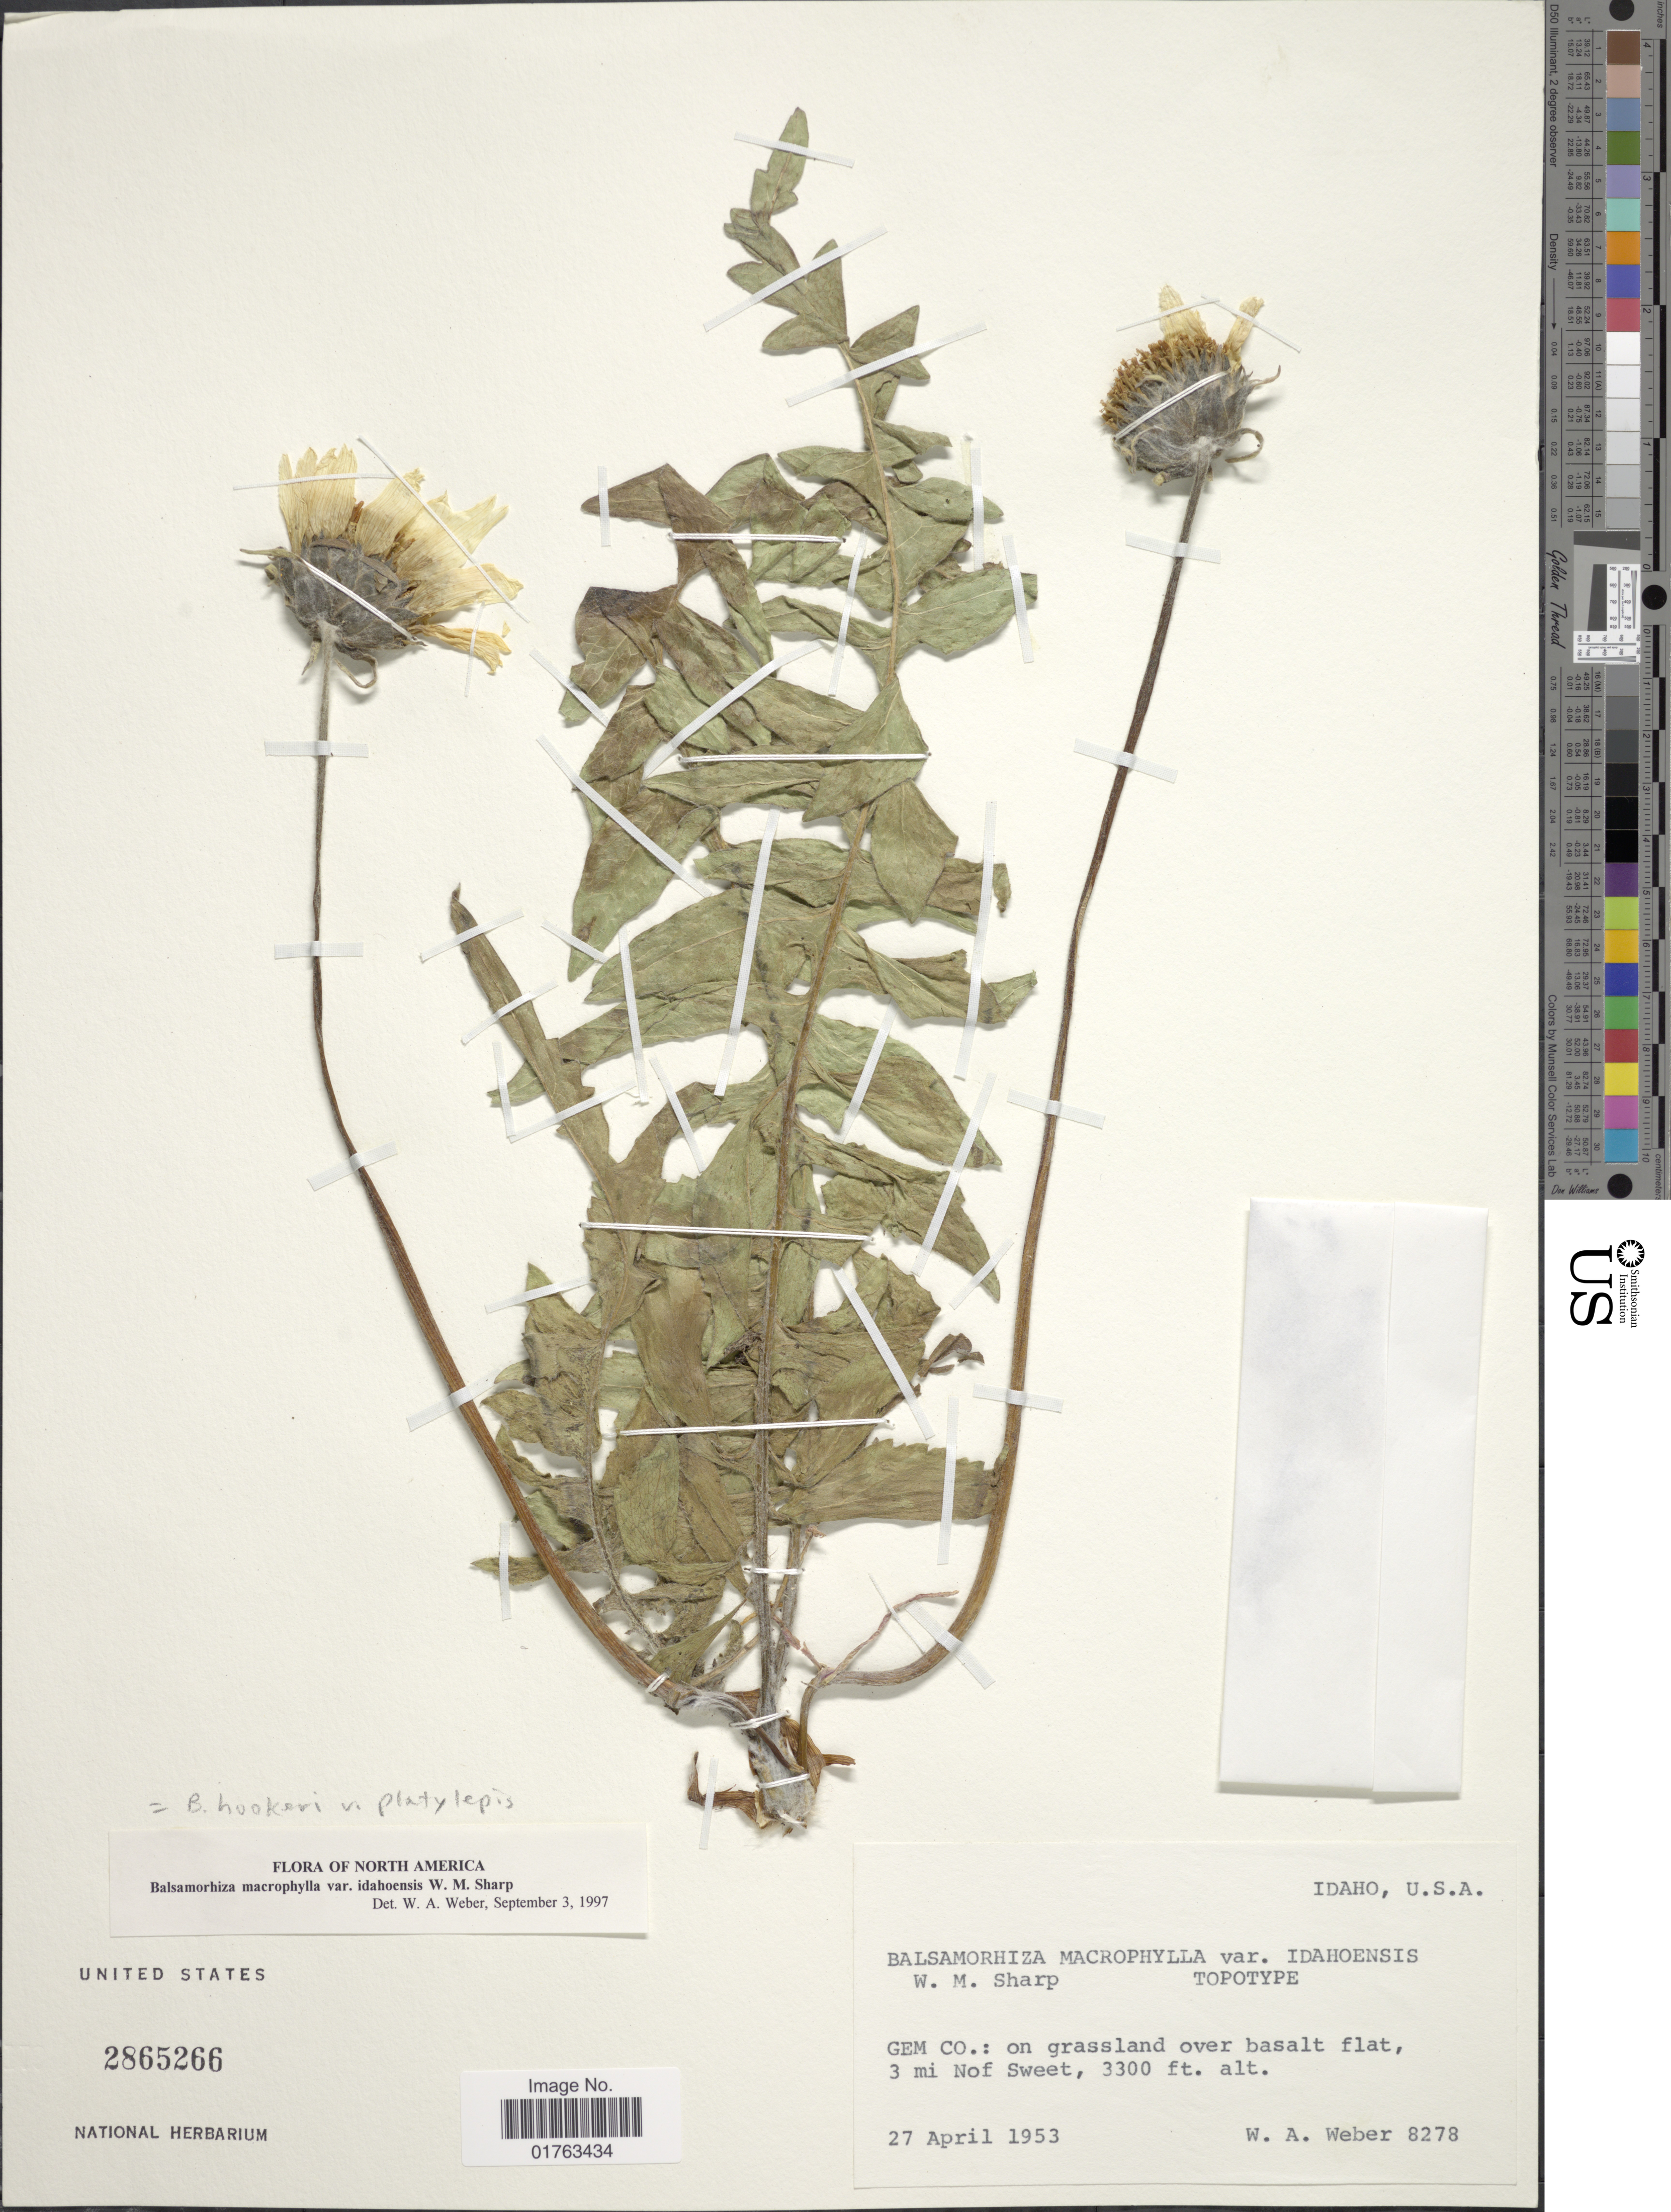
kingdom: Plantae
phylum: Tracheophyta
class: Magnoliopsida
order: Asterales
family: Asteraceae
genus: Balsamorhiza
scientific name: Balsamorhiza hookeri var. platylepis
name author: (W.M. Sharp) Cronq.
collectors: W. A. Weber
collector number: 8278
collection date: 1953-04-27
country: United States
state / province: Idaho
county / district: Gem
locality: Grassland over basalt flat, 3 mi N of Sweet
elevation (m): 1006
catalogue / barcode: US 2865266